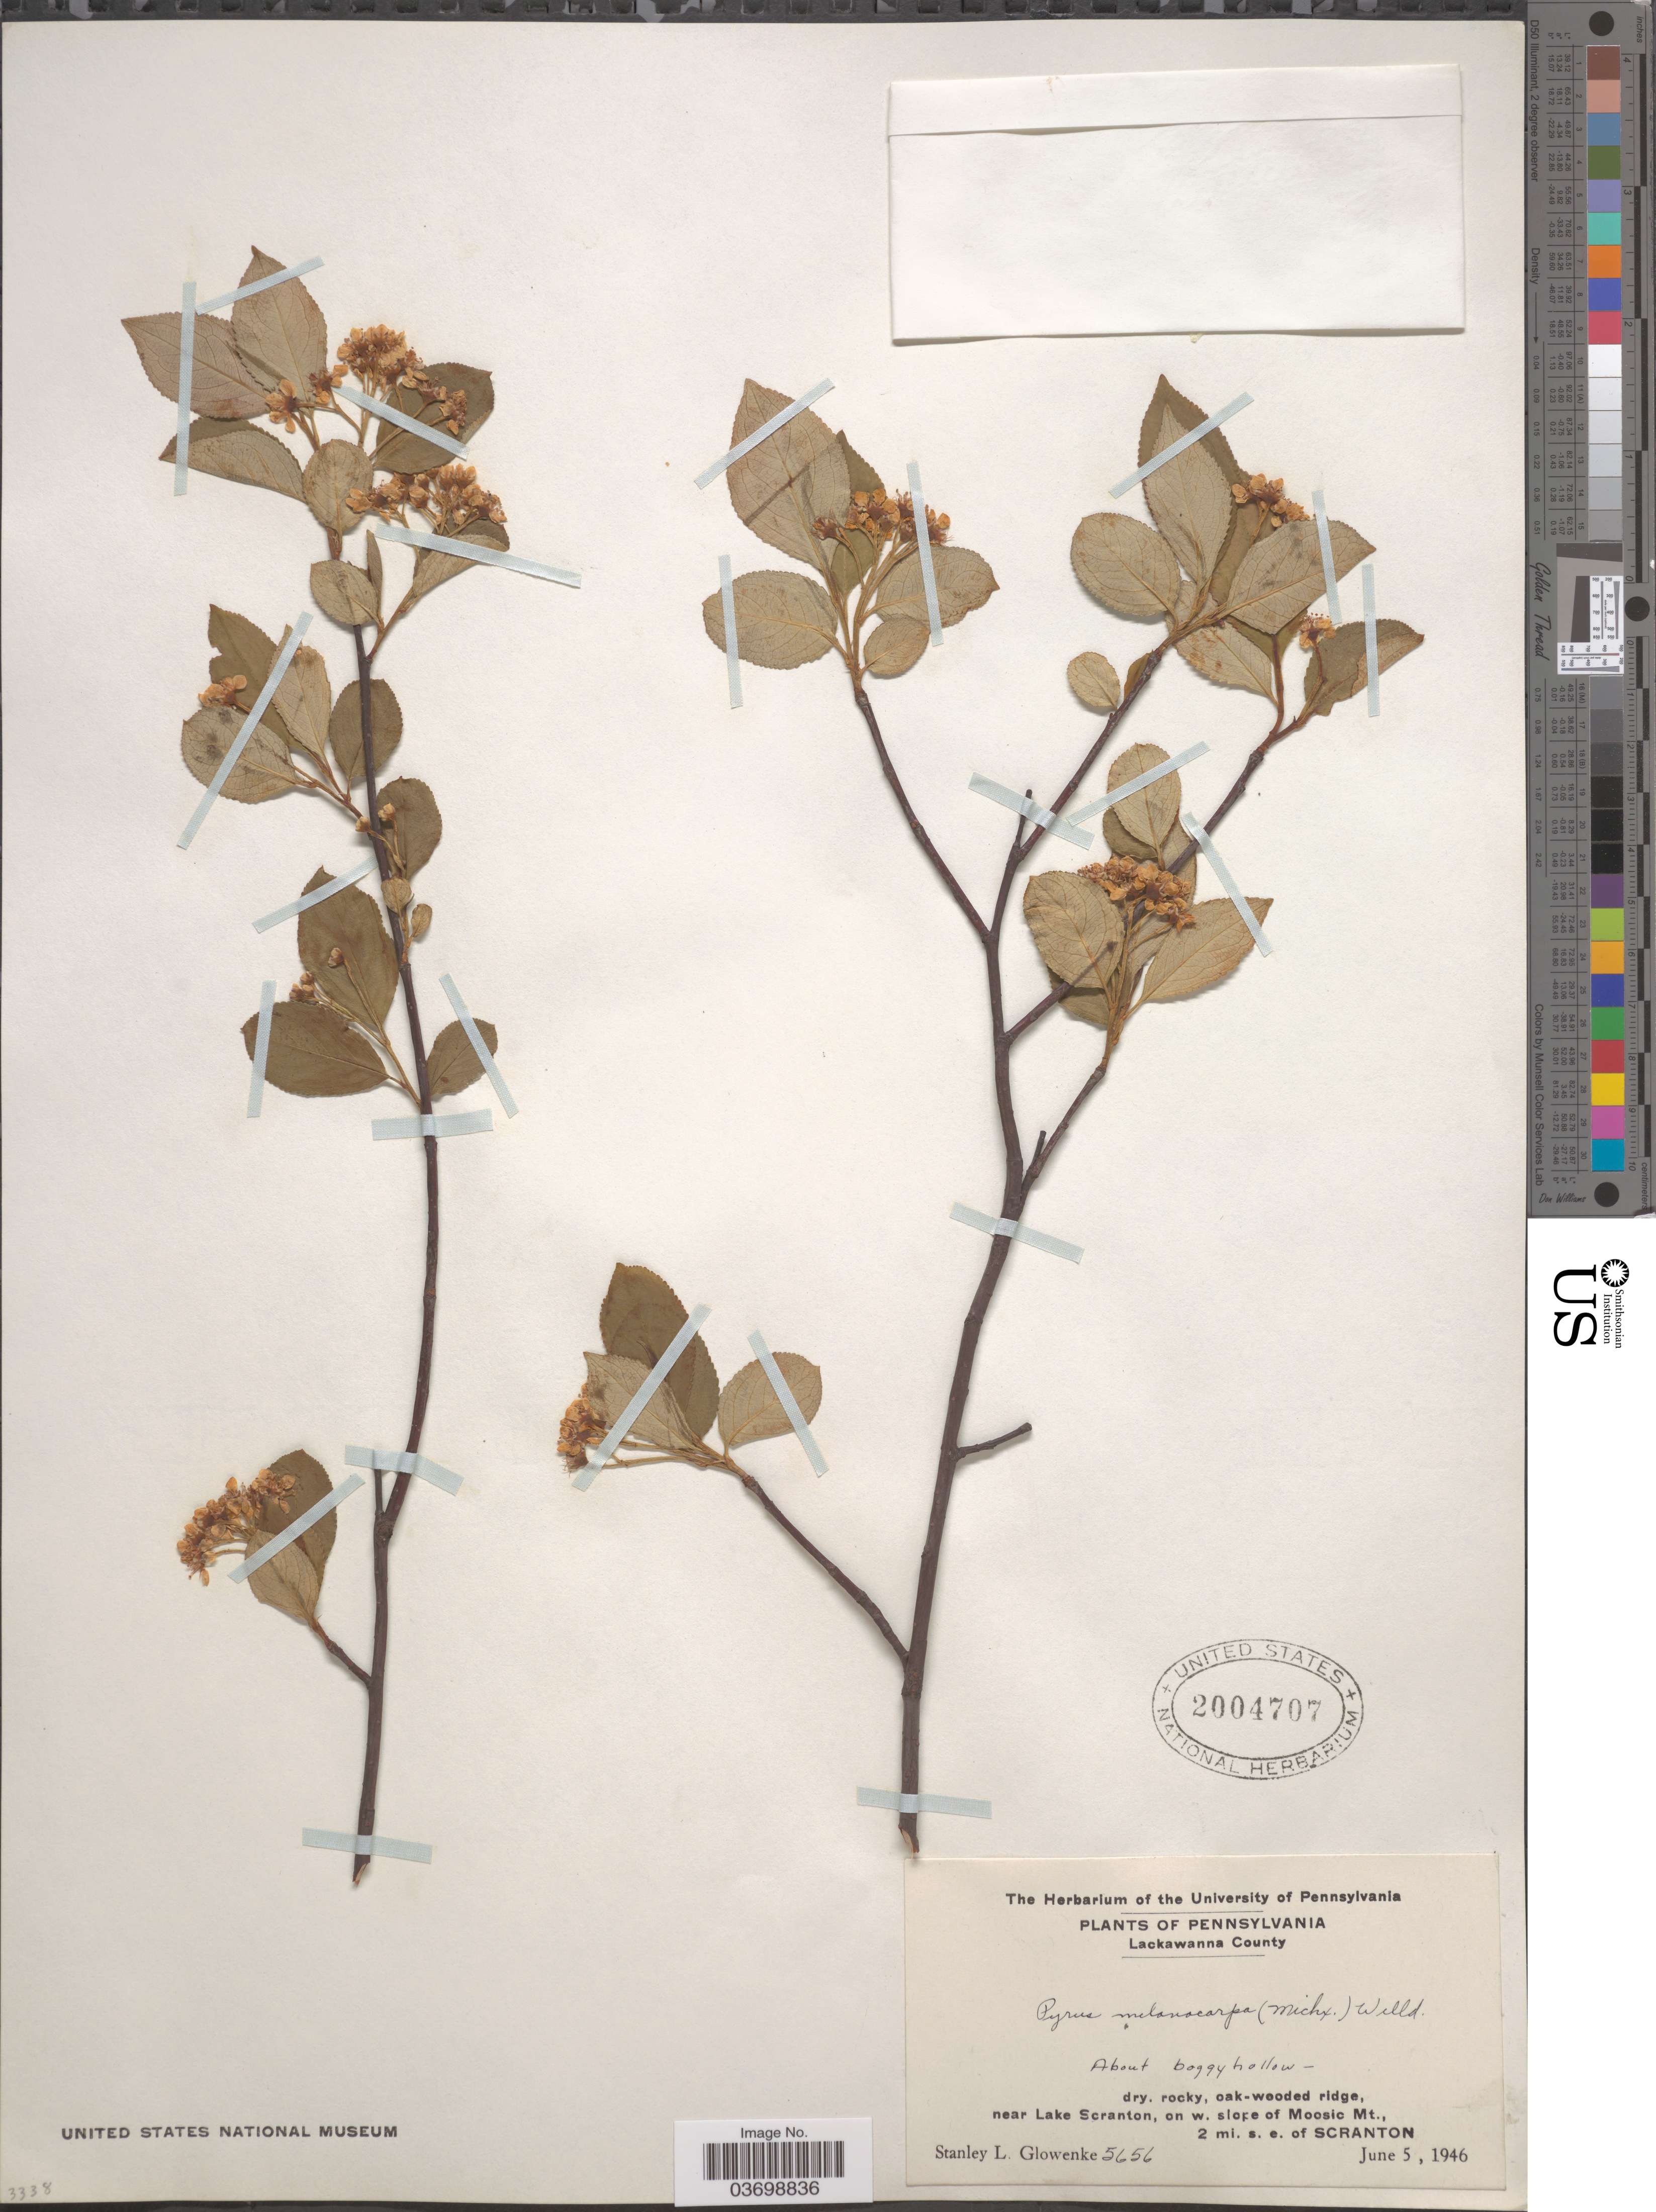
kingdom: Plantae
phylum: Tracheophyta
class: Magnoliopsida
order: Rosales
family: Rosaceae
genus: Aronia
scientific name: Aronia melanocarpa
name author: (Michx.) Elliott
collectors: S. Glowenke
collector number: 5656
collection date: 1946-06-05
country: United States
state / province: Pennsylvania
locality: Lackawanna County. Near Lake Scranton, on w. slope of Moosic Mt., 2 mi. s.e. of Scranton.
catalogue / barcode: US 2004707